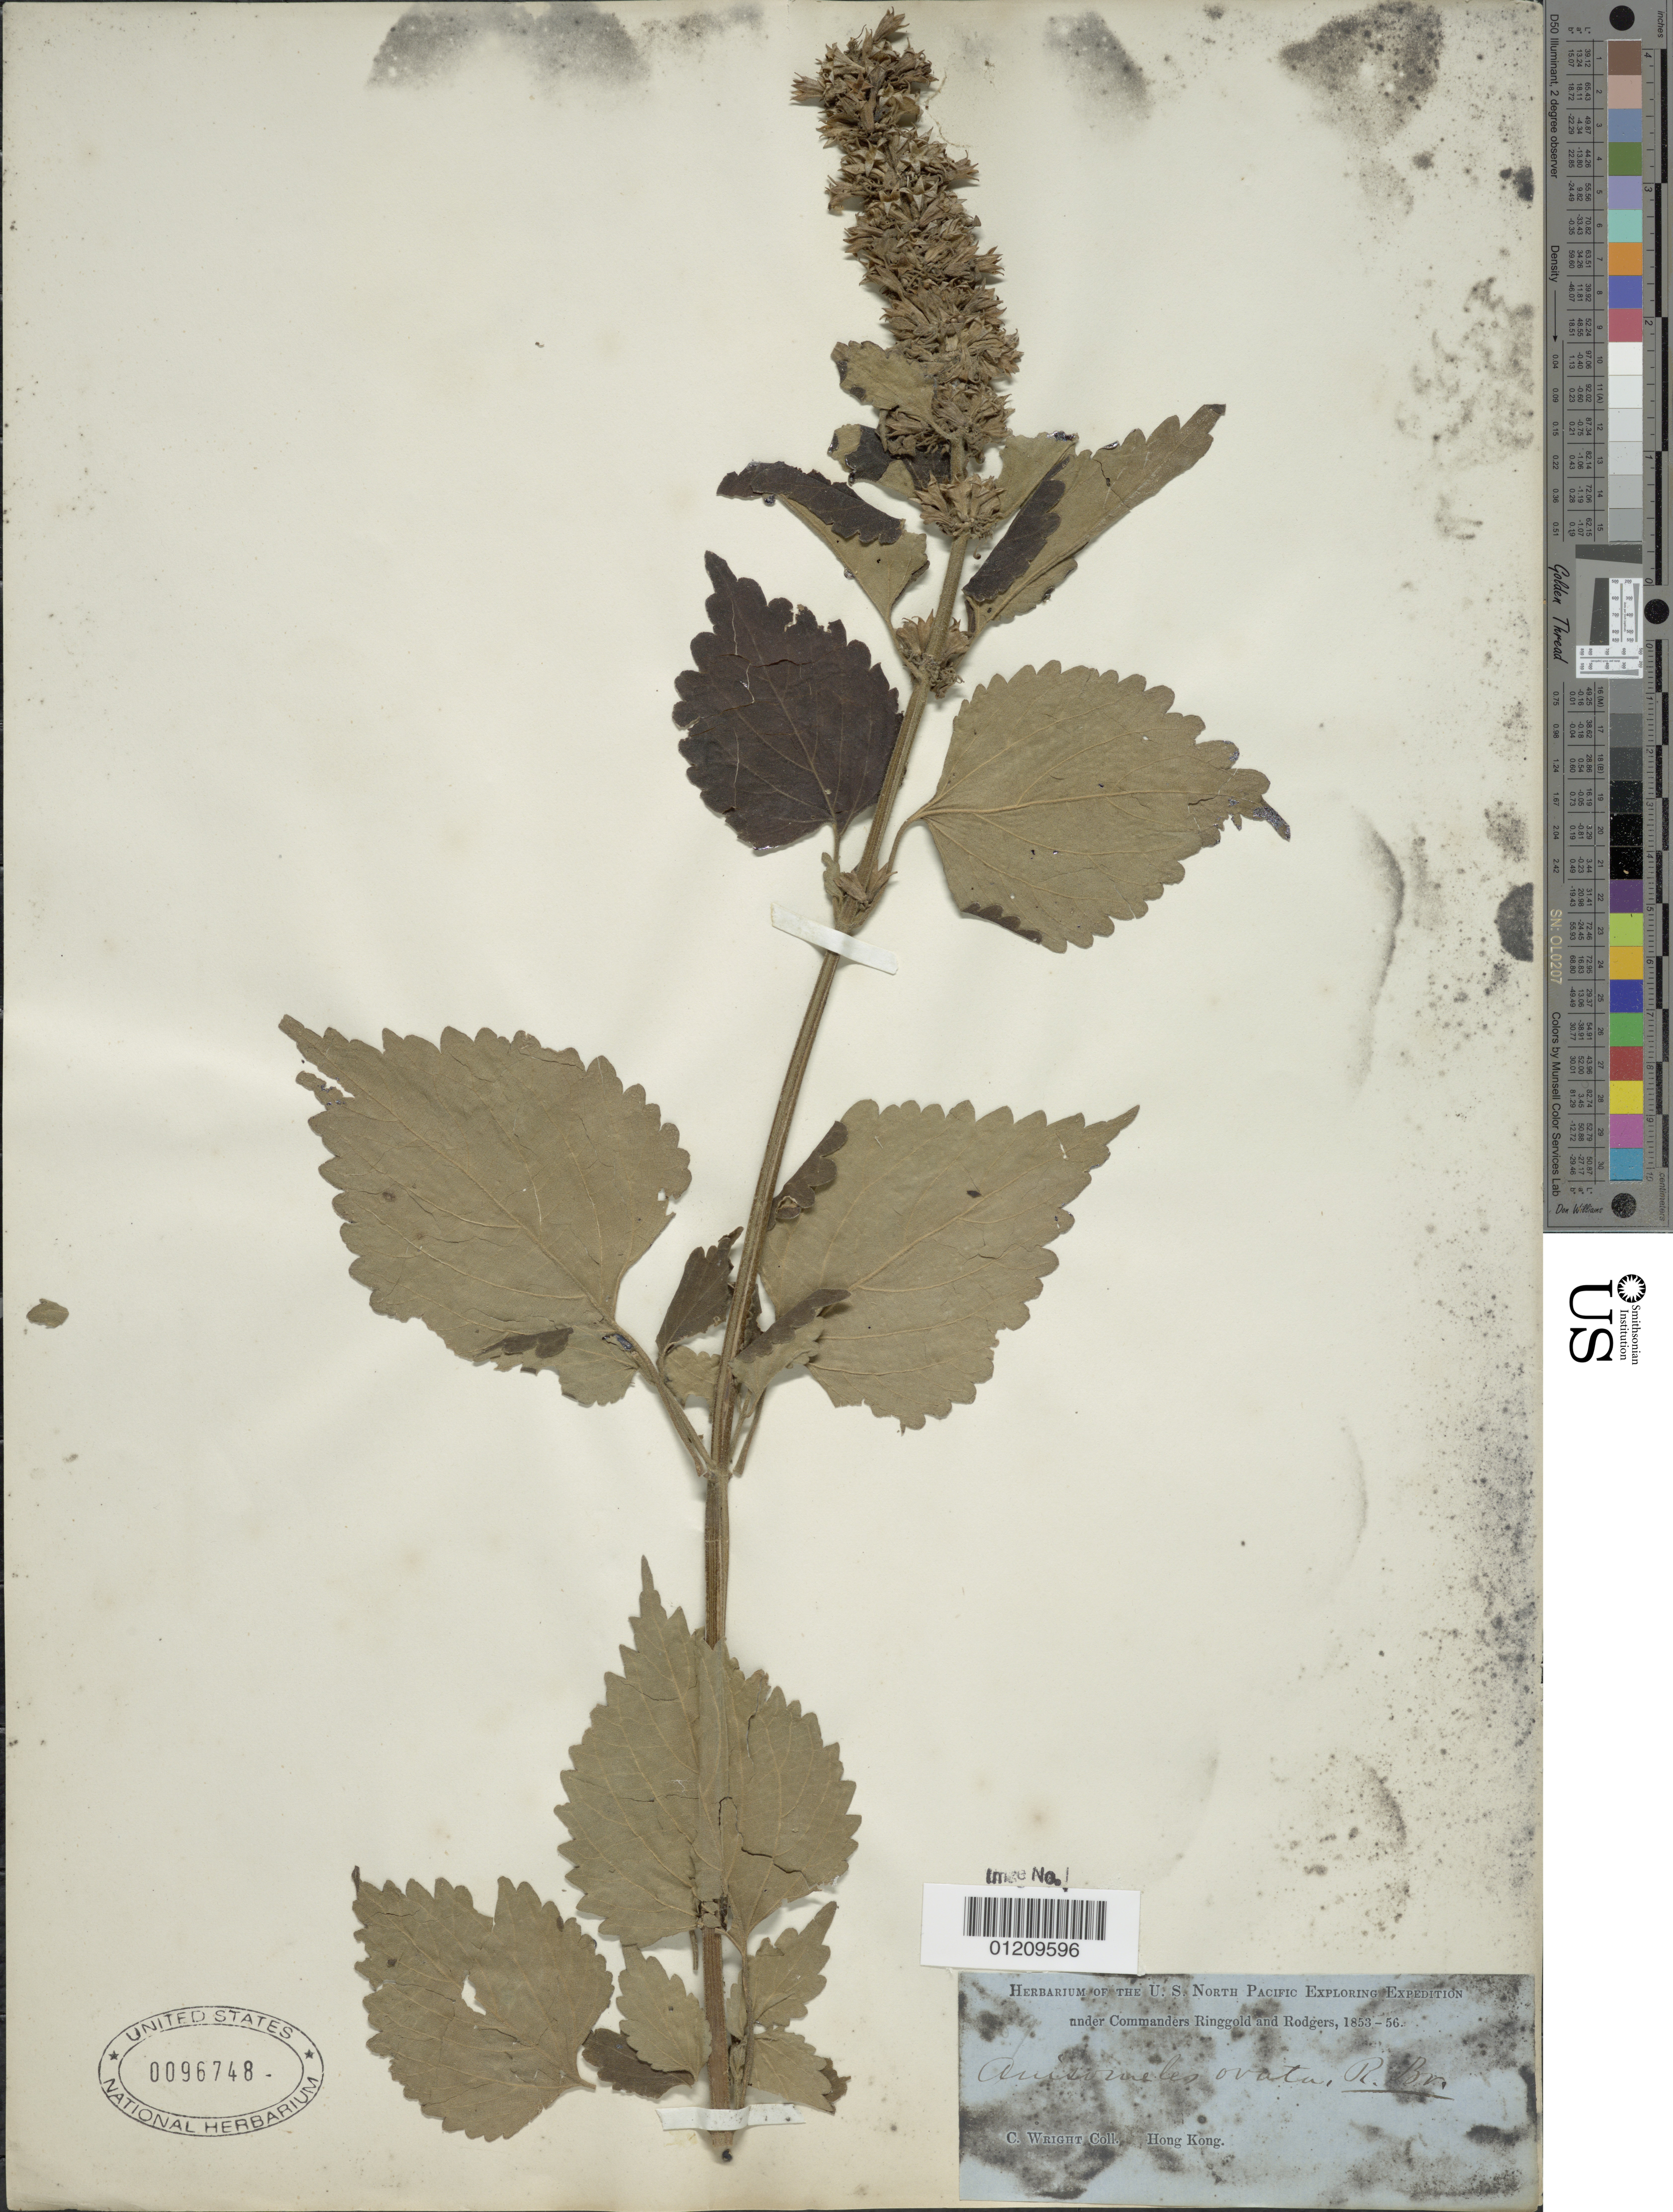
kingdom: Plantae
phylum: Tracheophyta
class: Magnoliopsida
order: Lamiales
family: Lamiaceae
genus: Anisomeles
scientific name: Anisomeles ovata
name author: W.T. Aiton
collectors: C. Wright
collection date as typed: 1853 to -- -- 1856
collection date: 1853/1856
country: China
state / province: Hong Kong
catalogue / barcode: US 96748